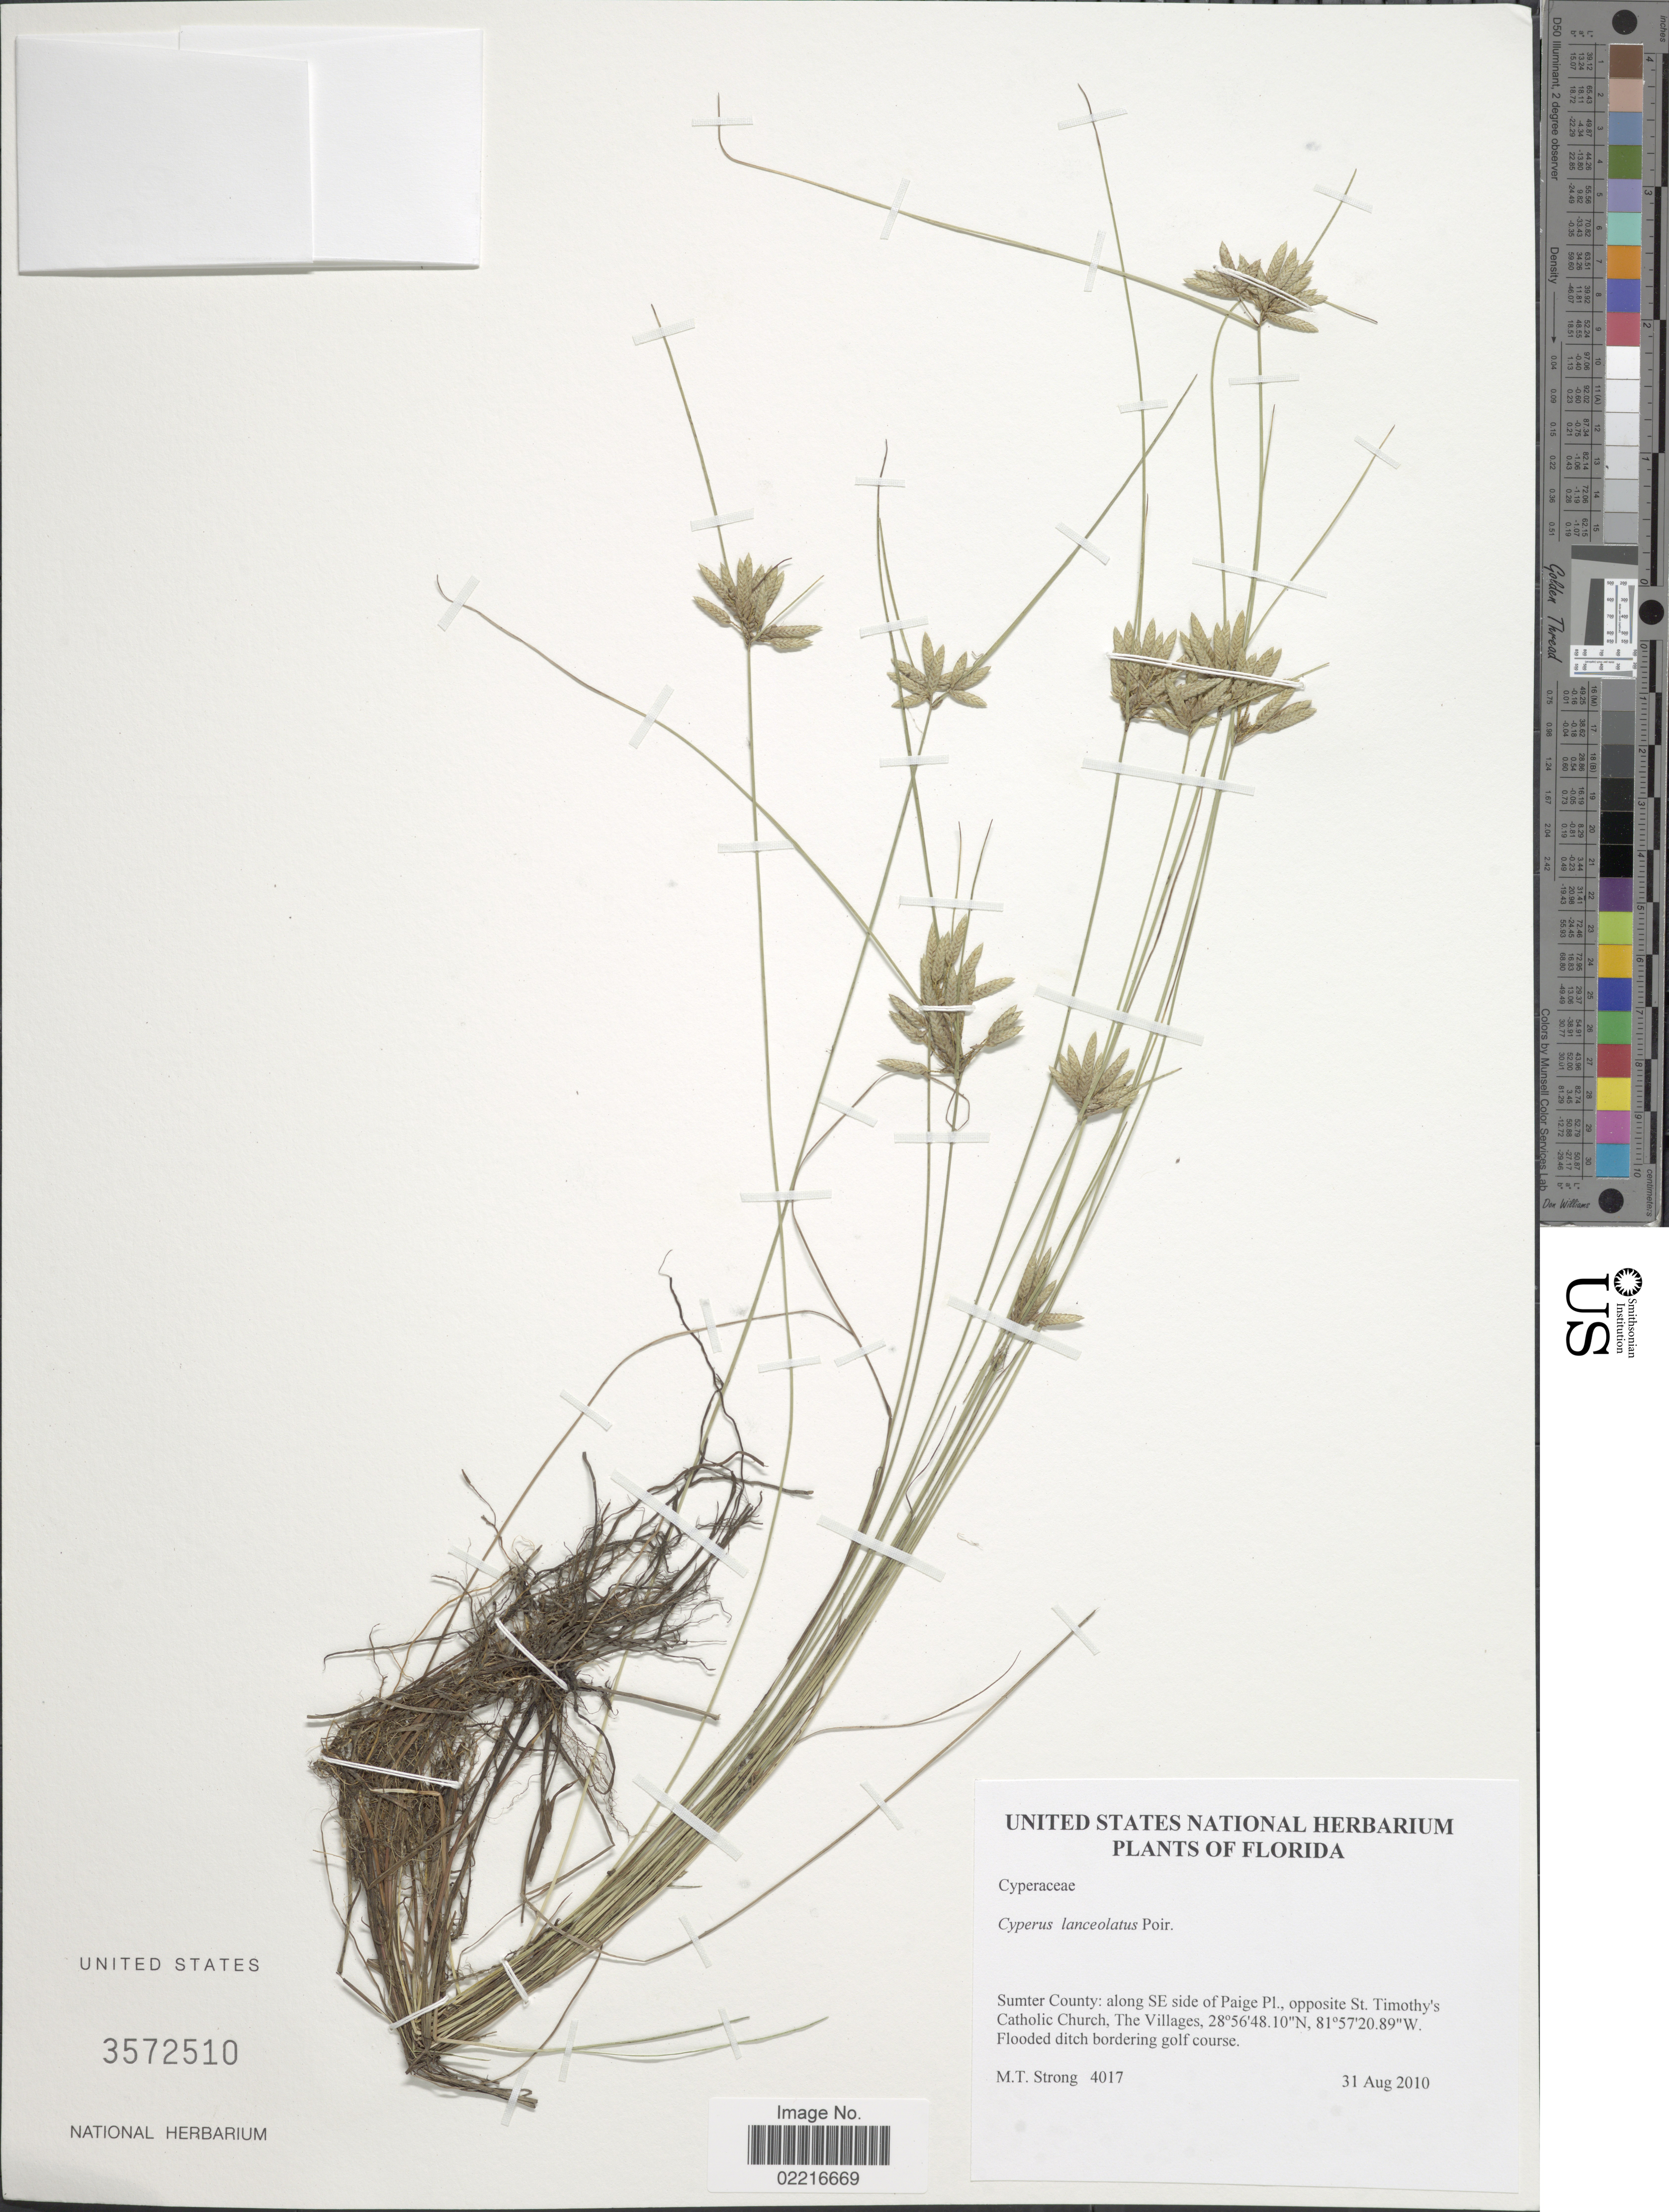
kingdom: Plantae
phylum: Tracheophyta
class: Liliopsida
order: Poales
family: Cyperaceae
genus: Cyperus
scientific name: Cyperus lanceolatus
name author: Poir.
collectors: M. T. Strong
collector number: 4017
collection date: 2010-08-31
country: United States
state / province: Florida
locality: Sumter County: along SE side of Paige Pl., opposite St. Timothy's Catholic Church, The Villages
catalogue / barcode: US 3572510